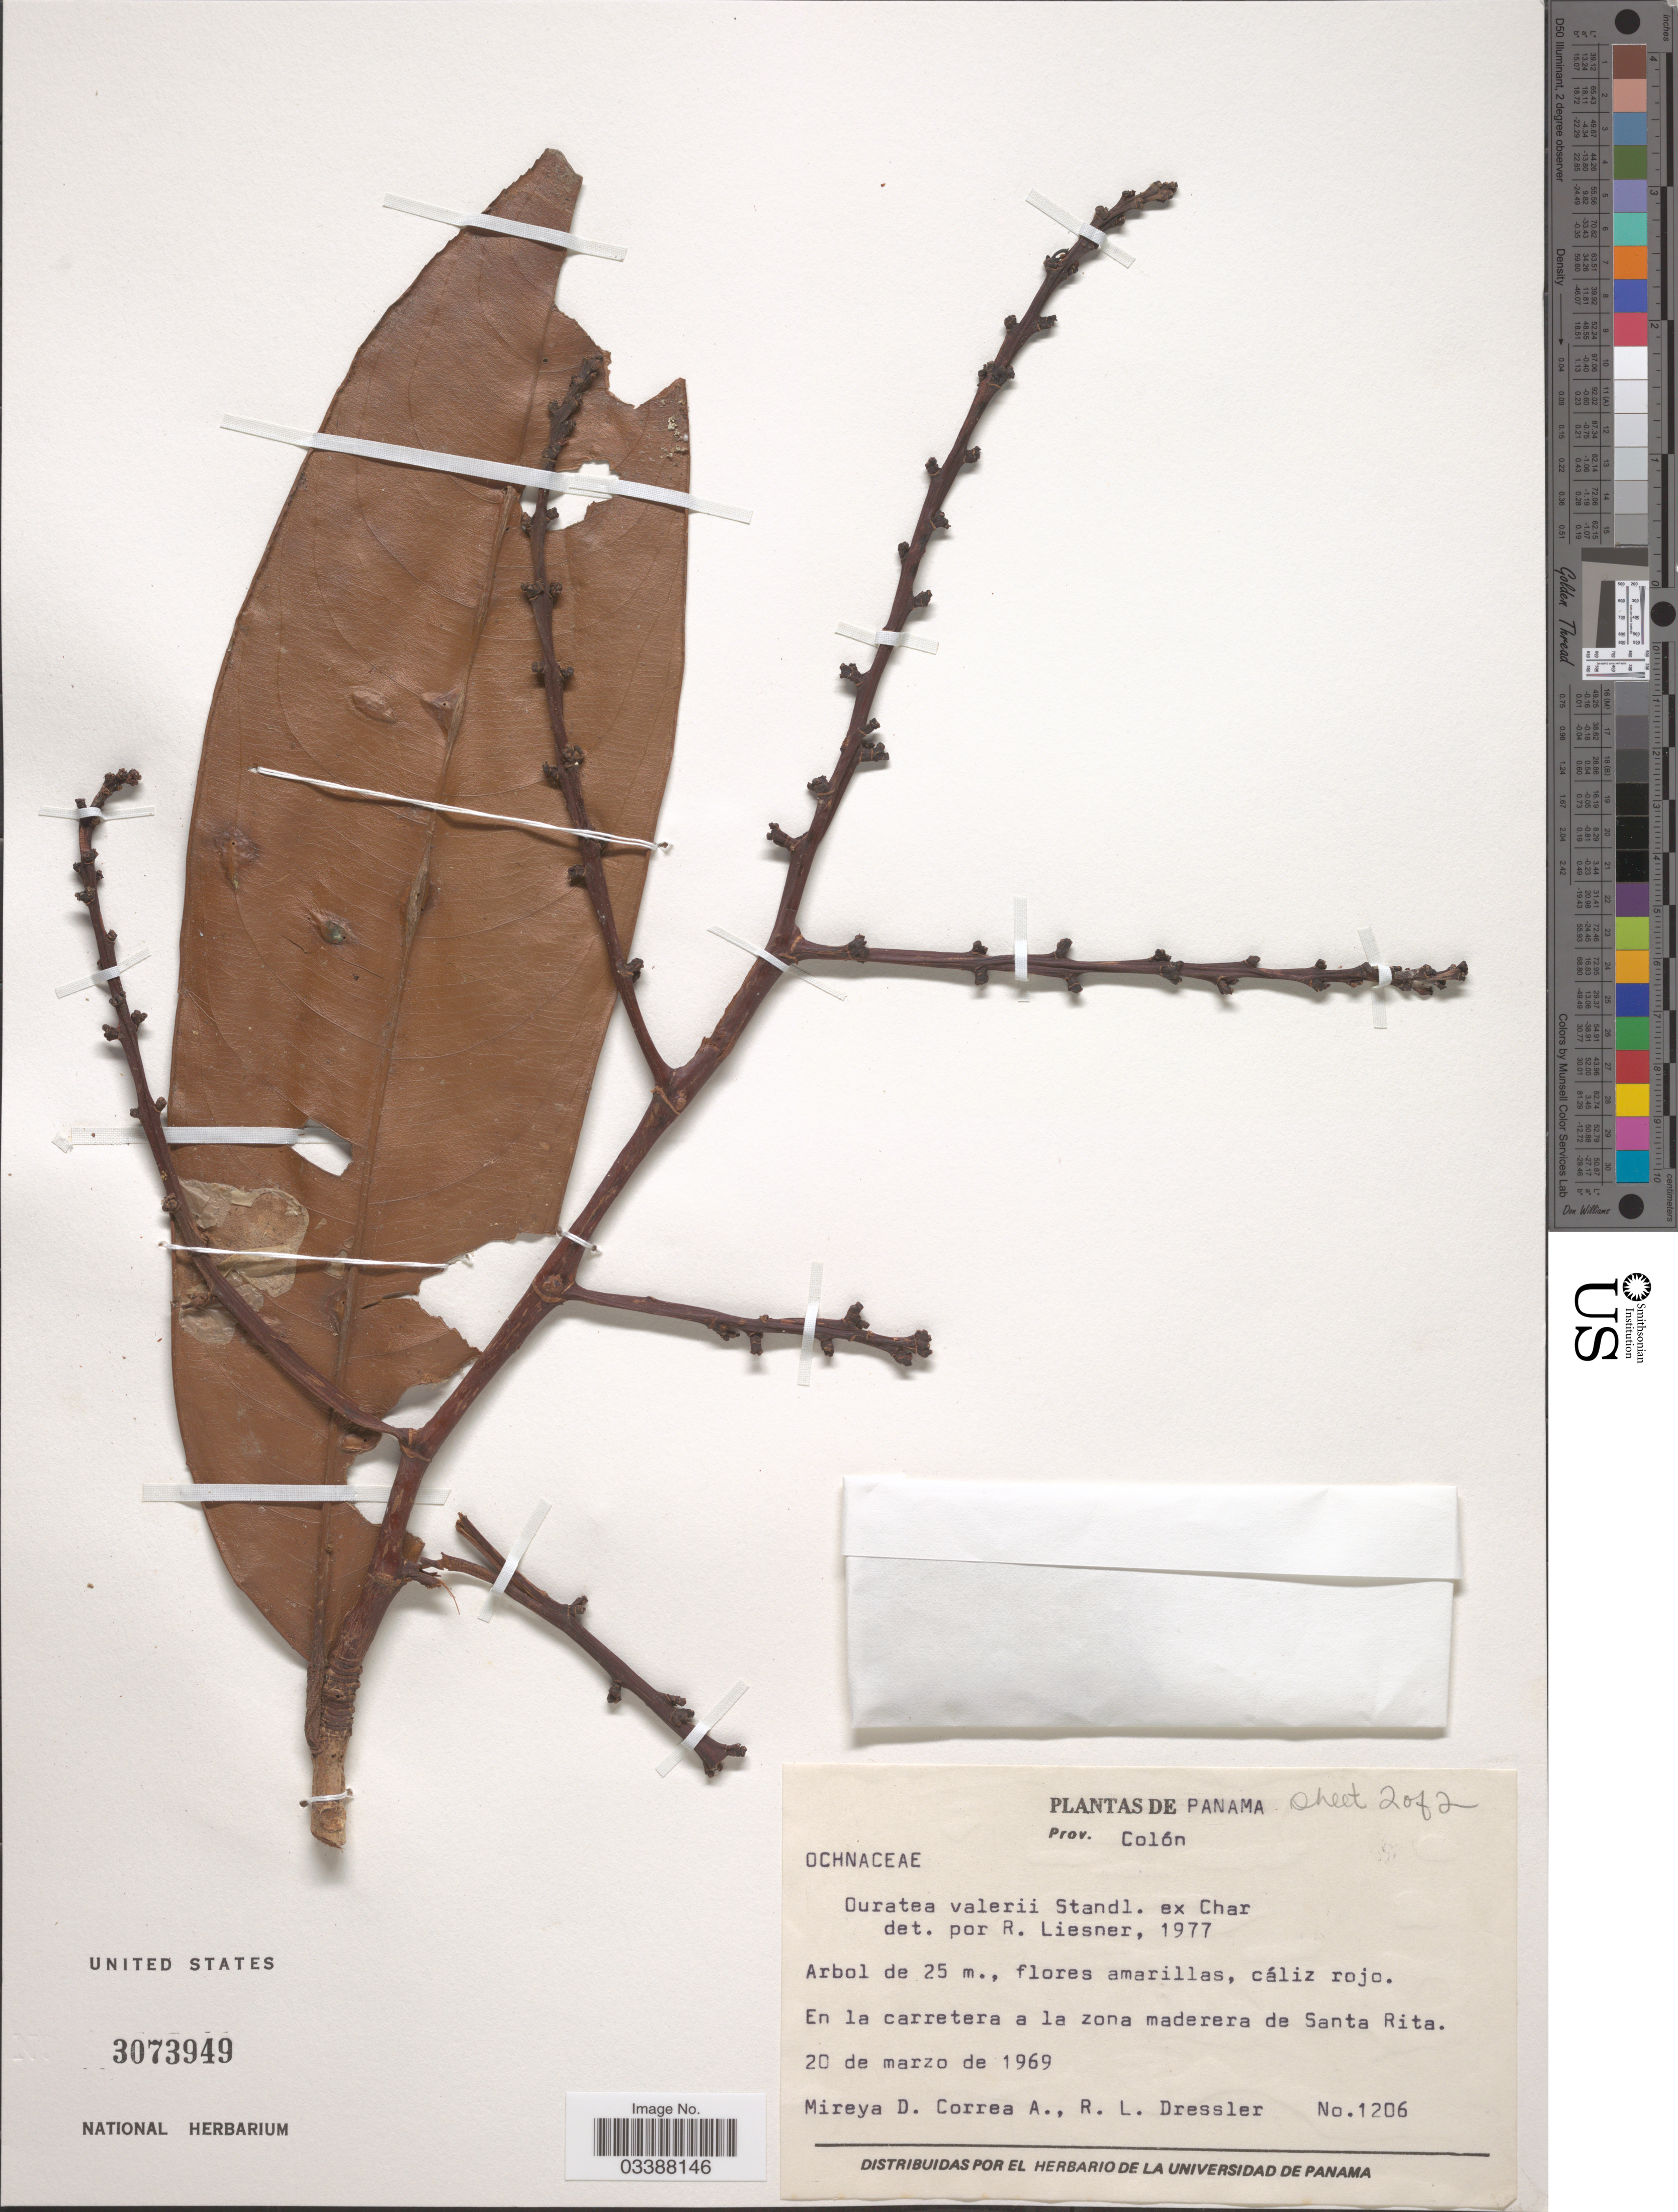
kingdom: Plantae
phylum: Tracheophyta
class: Magnoliopsida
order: Malpighiales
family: Ochnaceae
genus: Ouratea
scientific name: Ouratea valerii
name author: Standl.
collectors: M. D. Corrêa-A. & R. Dressler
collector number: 1206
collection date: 1969-03-20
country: Panama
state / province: Colón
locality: En la carretera a la zona maderera de Santa Rita.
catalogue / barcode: US 3073949